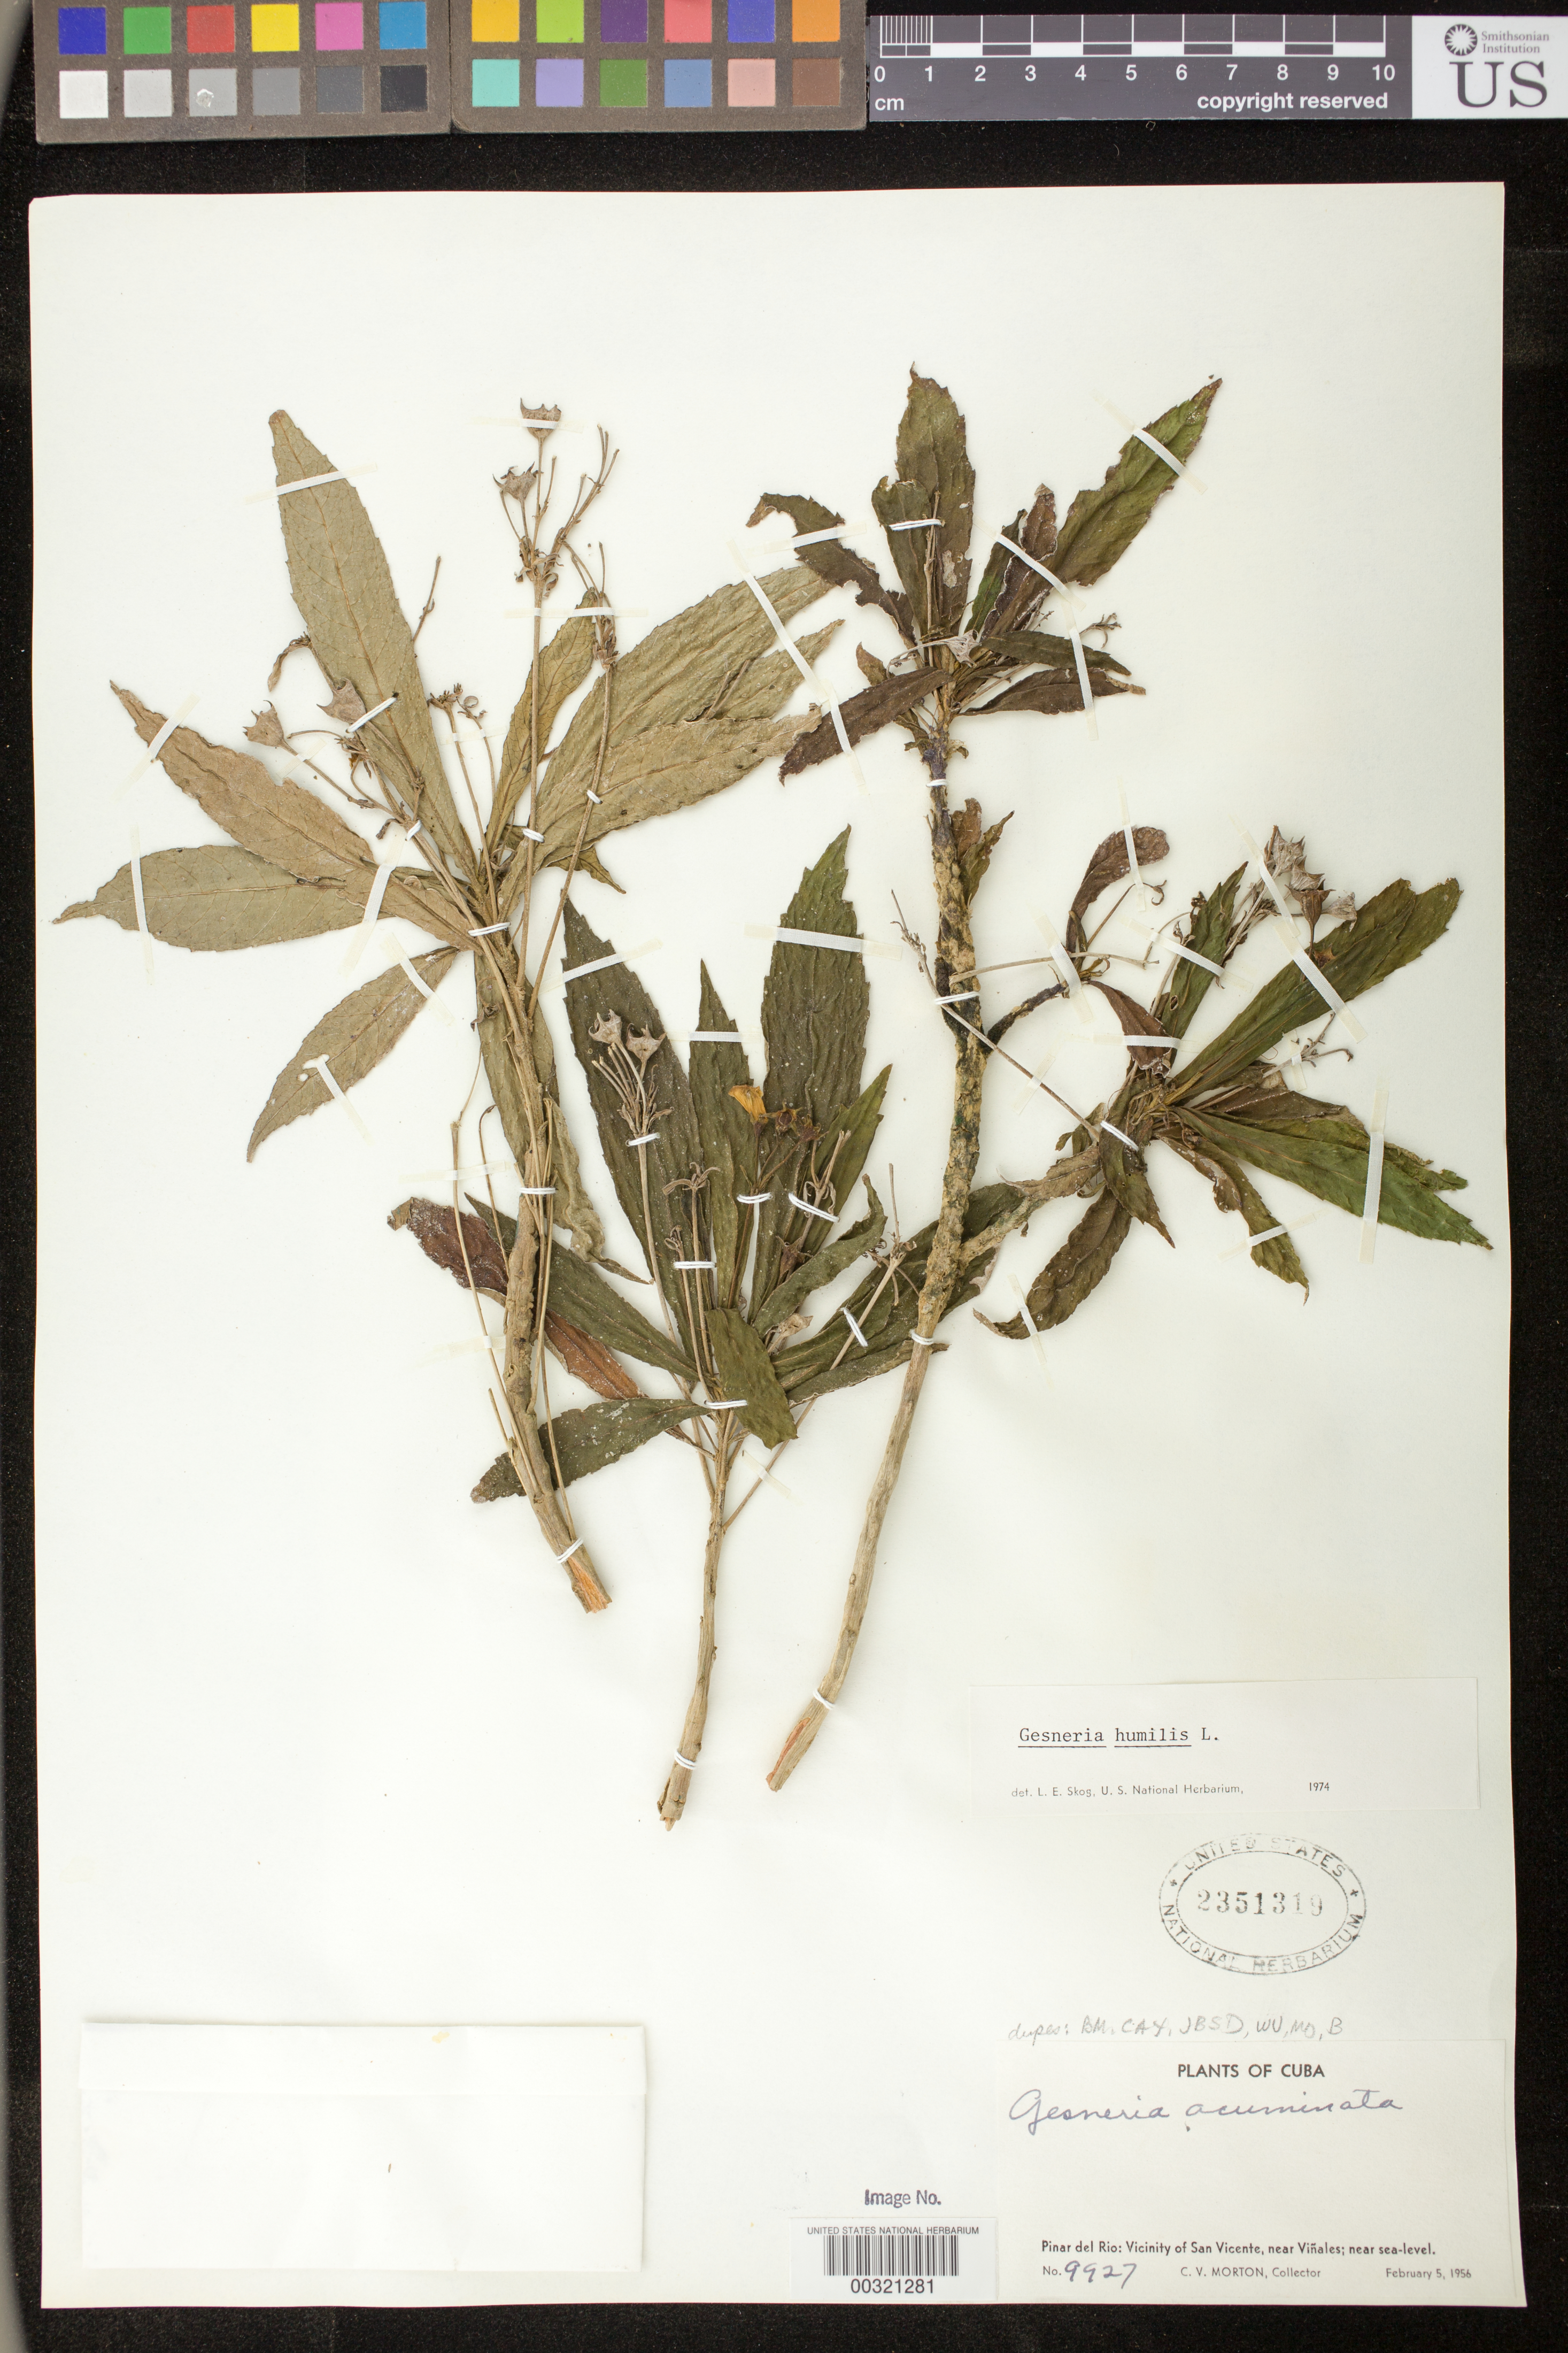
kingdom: Plantae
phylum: Tracheophyta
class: Magnoliopsida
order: Lamiales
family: Gesneriaceae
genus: Gesneria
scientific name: Gesneria humilis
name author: L.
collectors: C. V. Morton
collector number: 9927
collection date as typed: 05 Feb 1956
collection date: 1956-02-05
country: Cuba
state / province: Pinar del Rio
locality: Vicinity of San Vicente, near Viñales, near sea-level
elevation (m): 0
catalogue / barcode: US 2351319